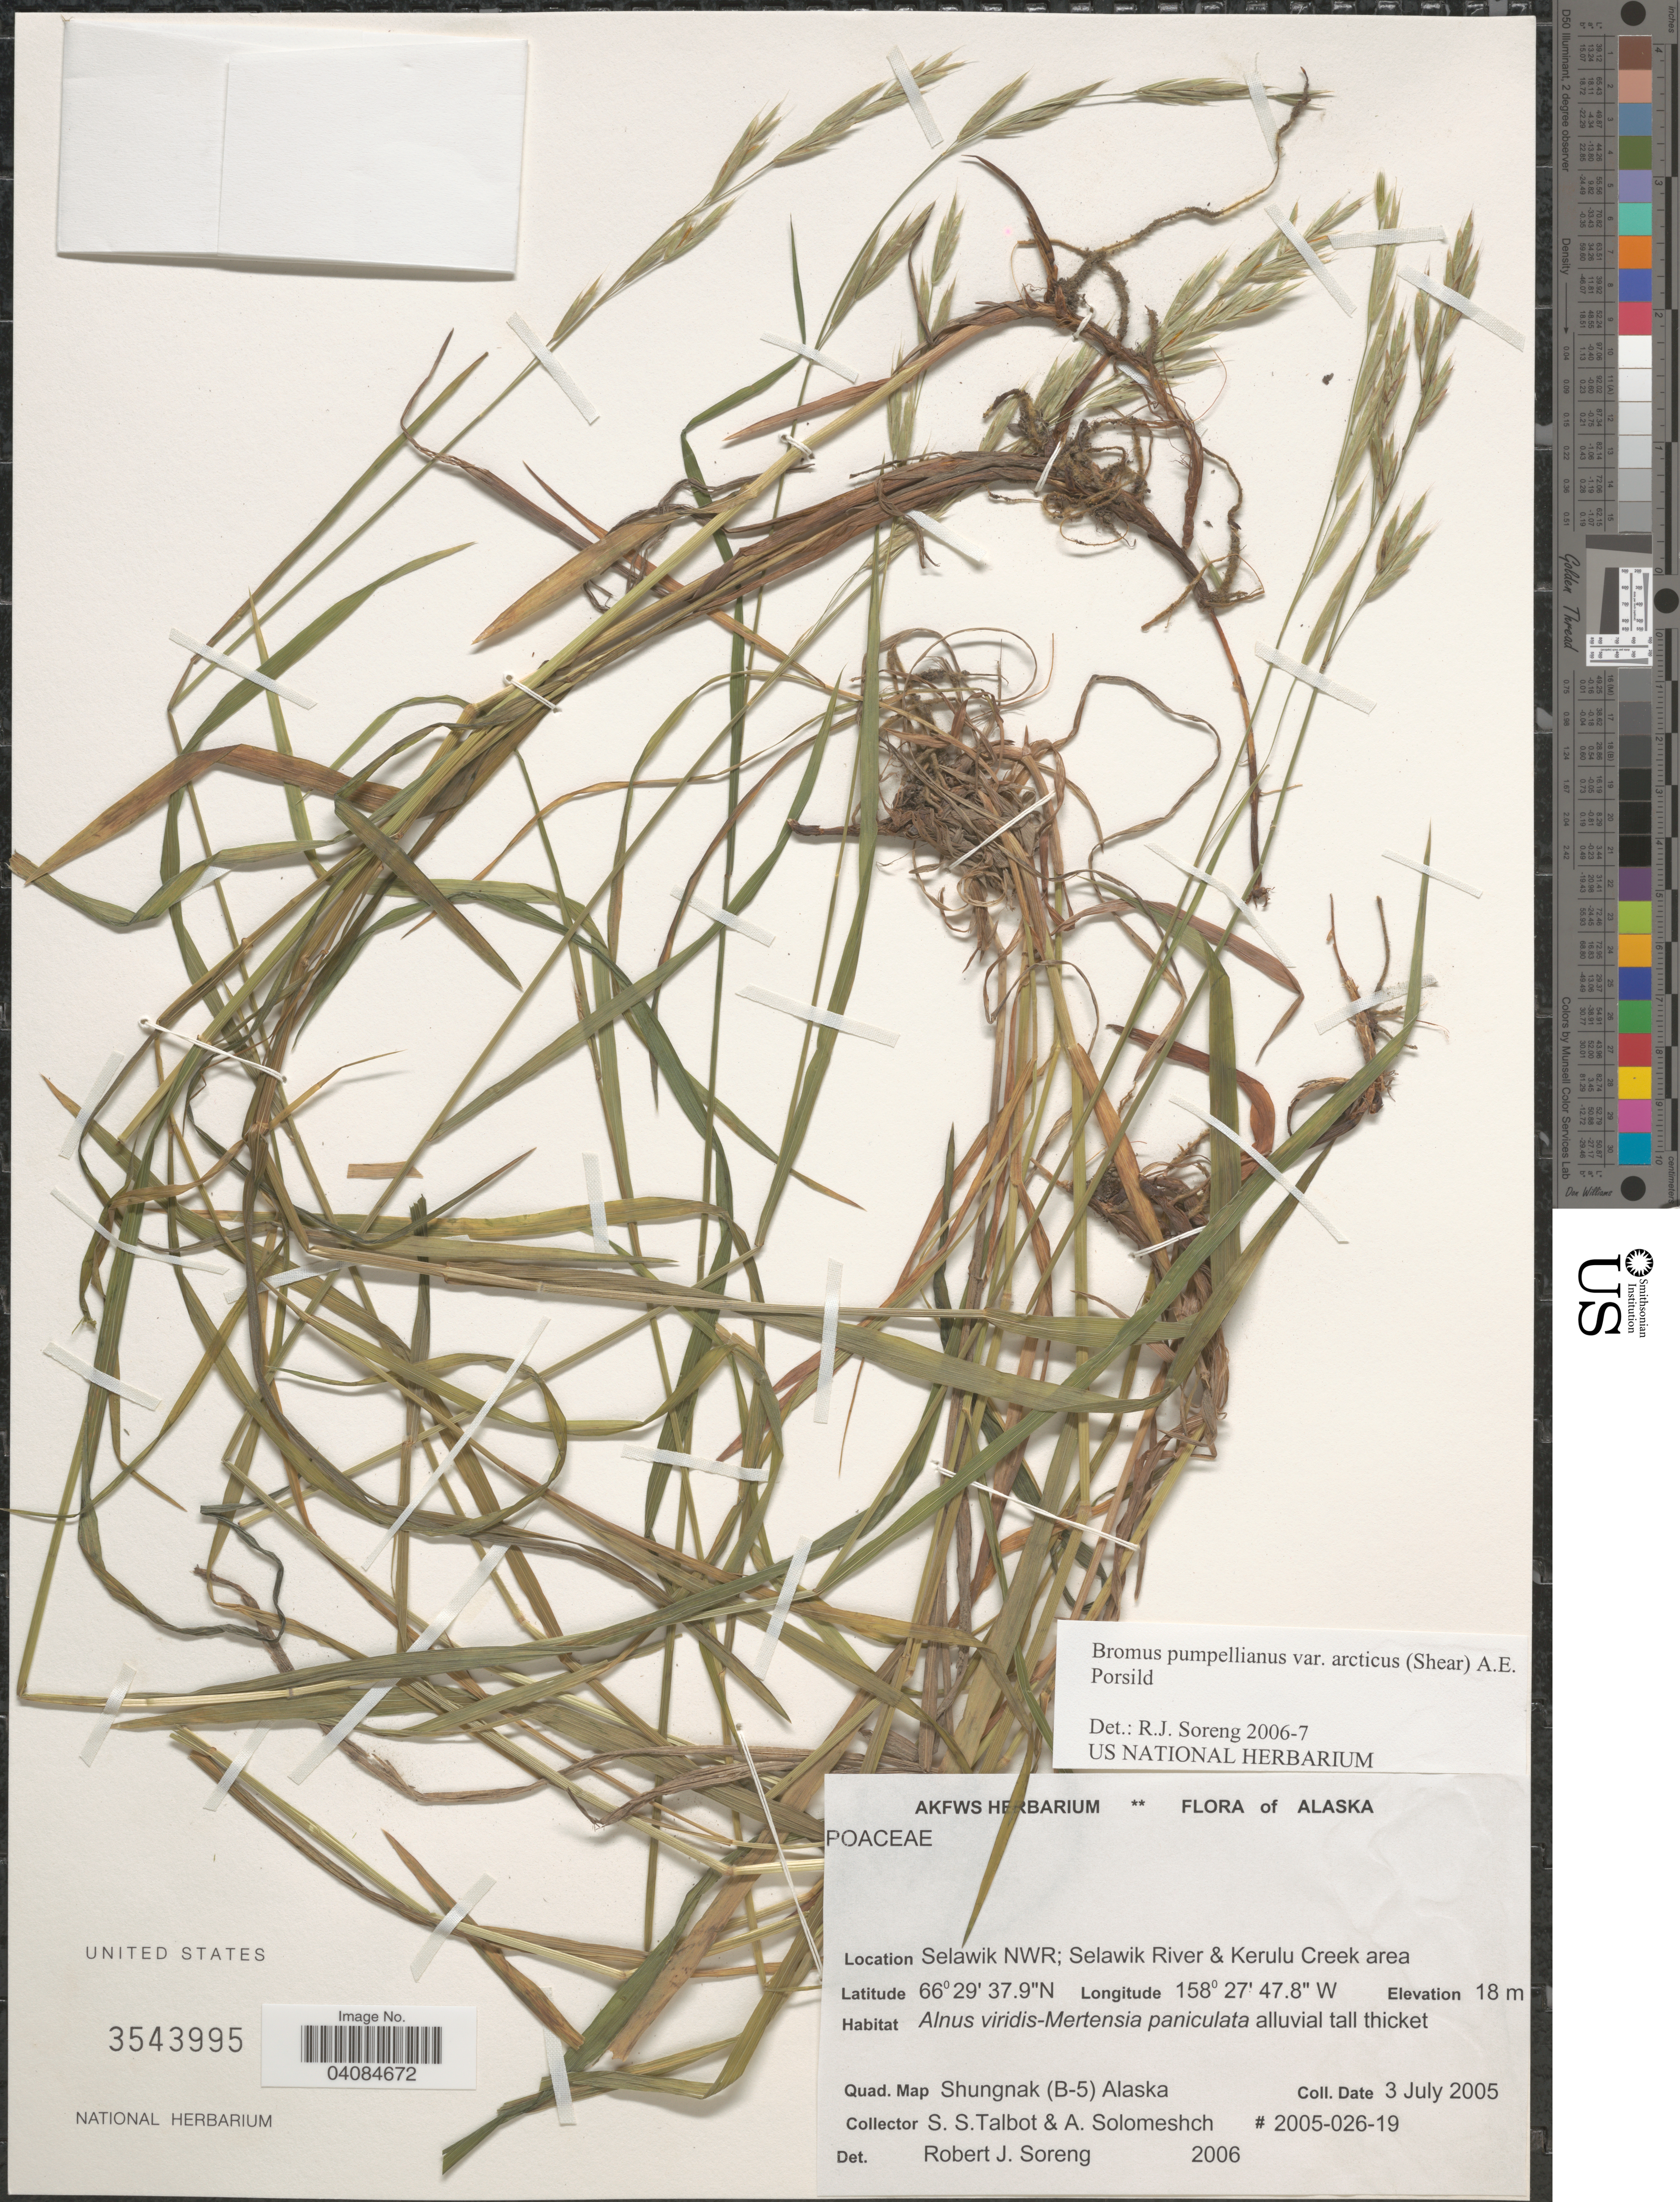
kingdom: Plantae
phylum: Tracheophyta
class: Liliopsida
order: Poales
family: Poaceae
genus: Bromus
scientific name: Bromus pumpellianus var. arcticus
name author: (Shear ex Scribn. & Merr.) A.E. Porsild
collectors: S. S. Talbot & A. Solomeshch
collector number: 2005-026-19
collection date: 2005-07-03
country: United States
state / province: Alaska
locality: Selawik NWR; Selawik River & Kerulu Creek area. Quad. Map Shungnak (B-5).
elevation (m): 18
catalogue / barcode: US 3543995